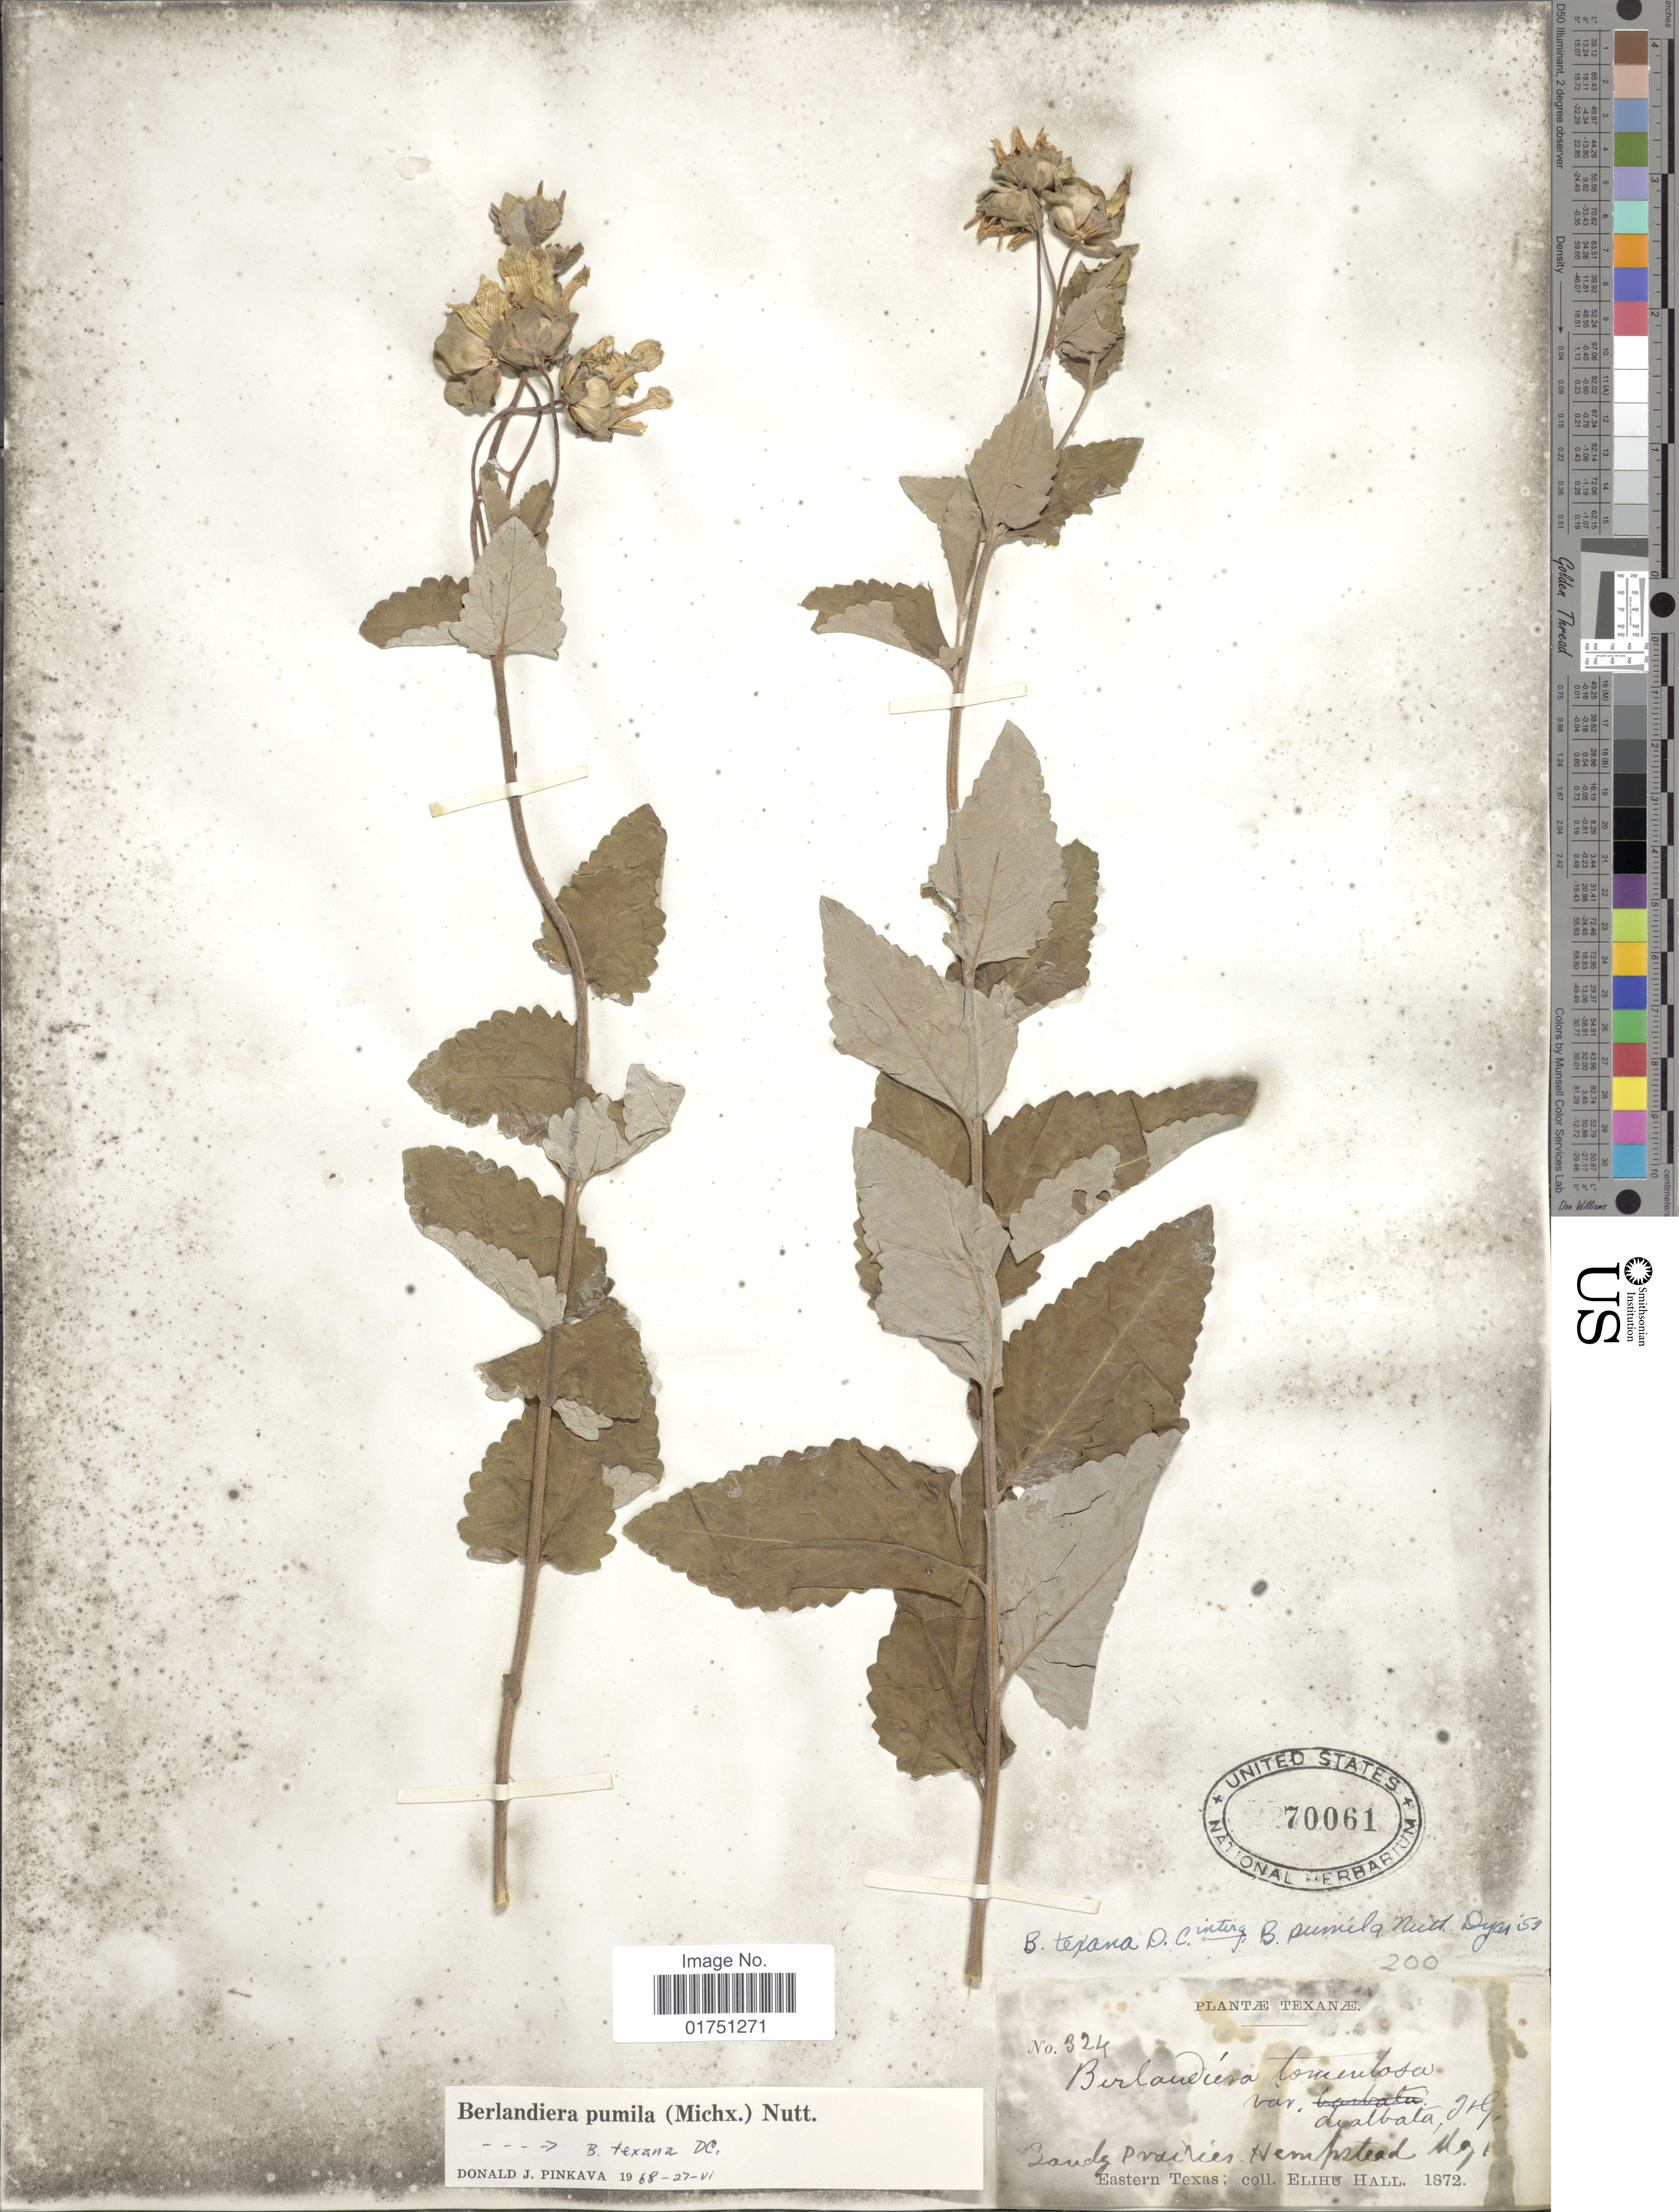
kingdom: Plantae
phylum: Tracheophyta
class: Magnoliopsida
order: Asterales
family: Asteraceae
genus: Berlandiera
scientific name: Berlandiera pumila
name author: (Michx.) Nutt.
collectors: E. Hall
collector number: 324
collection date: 1872-05-01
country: United States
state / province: Texas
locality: Sandy prairies, Hempstead. Eastern Texas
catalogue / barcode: US 70061